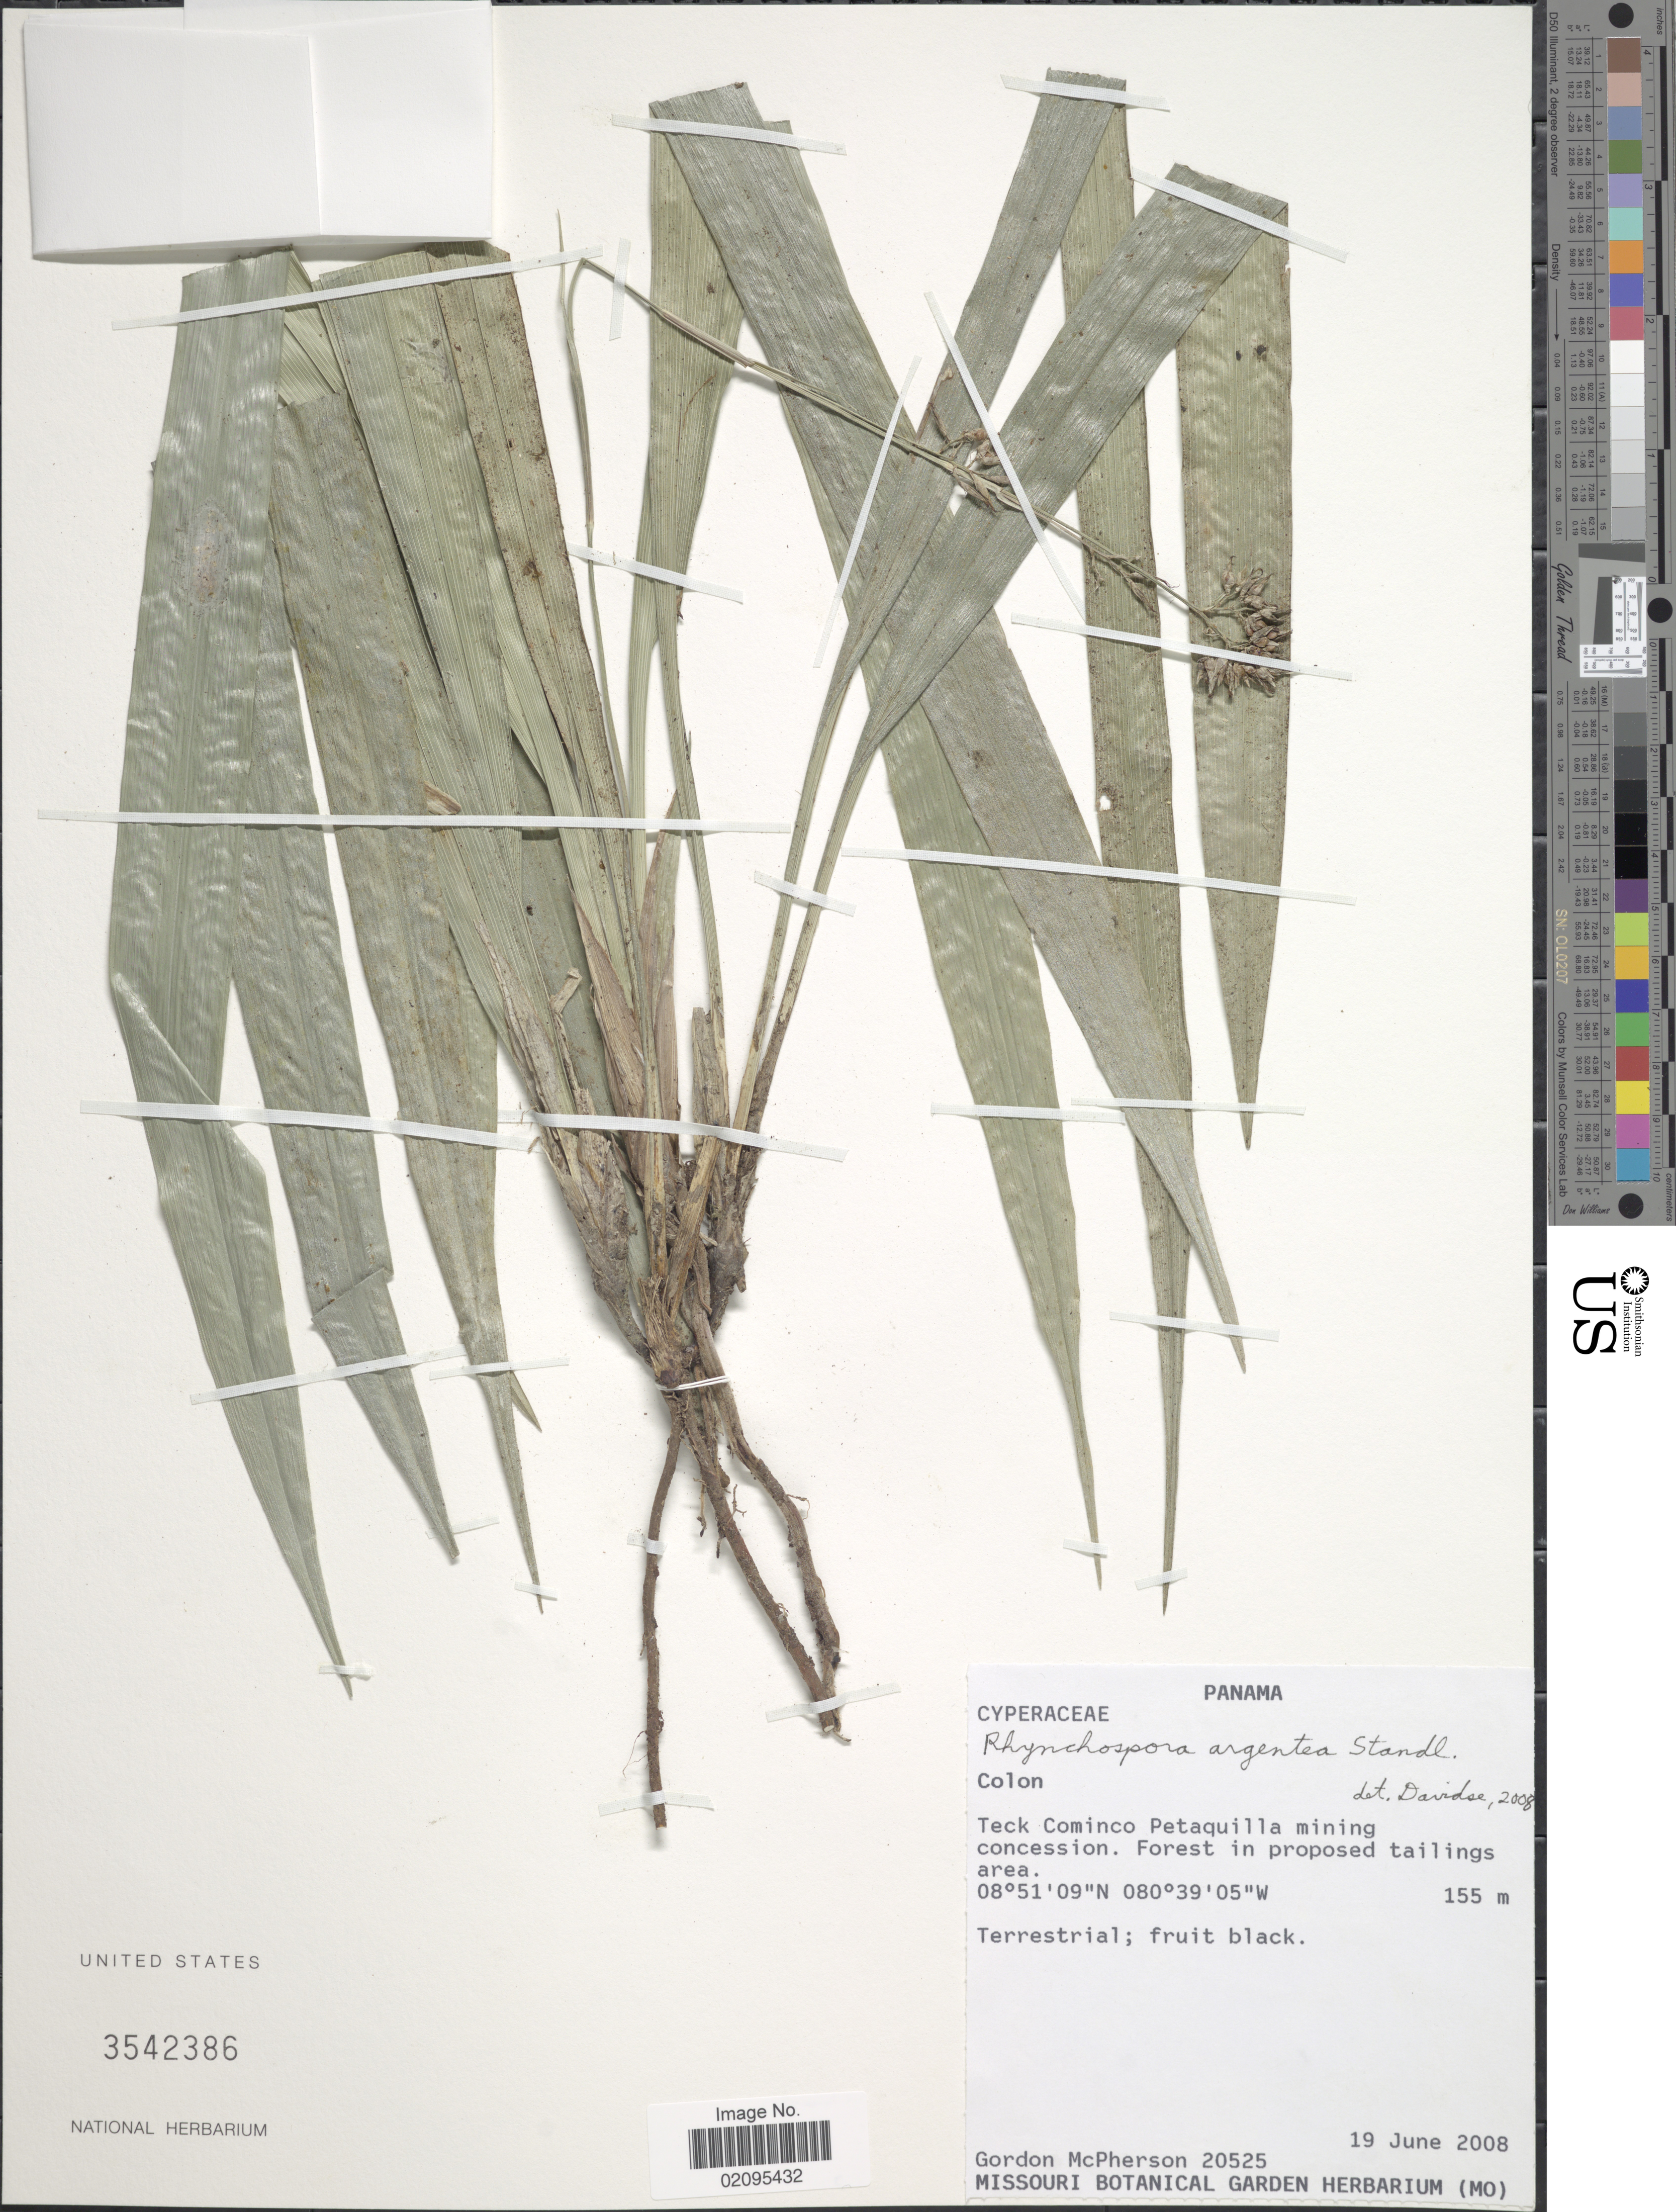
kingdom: Plantae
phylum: Tracheophyta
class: Liliopsida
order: Poales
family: Cyperaceae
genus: Rhynchospora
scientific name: Rhynchospora argentea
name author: Standl.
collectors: G. D. McPherson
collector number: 20525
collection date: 2008-06-19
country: Panama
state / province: Colón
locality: Teck Cominco Petaquilla mining concession, forest in proposed tailings area.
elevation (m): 155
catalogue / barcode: US 3542386